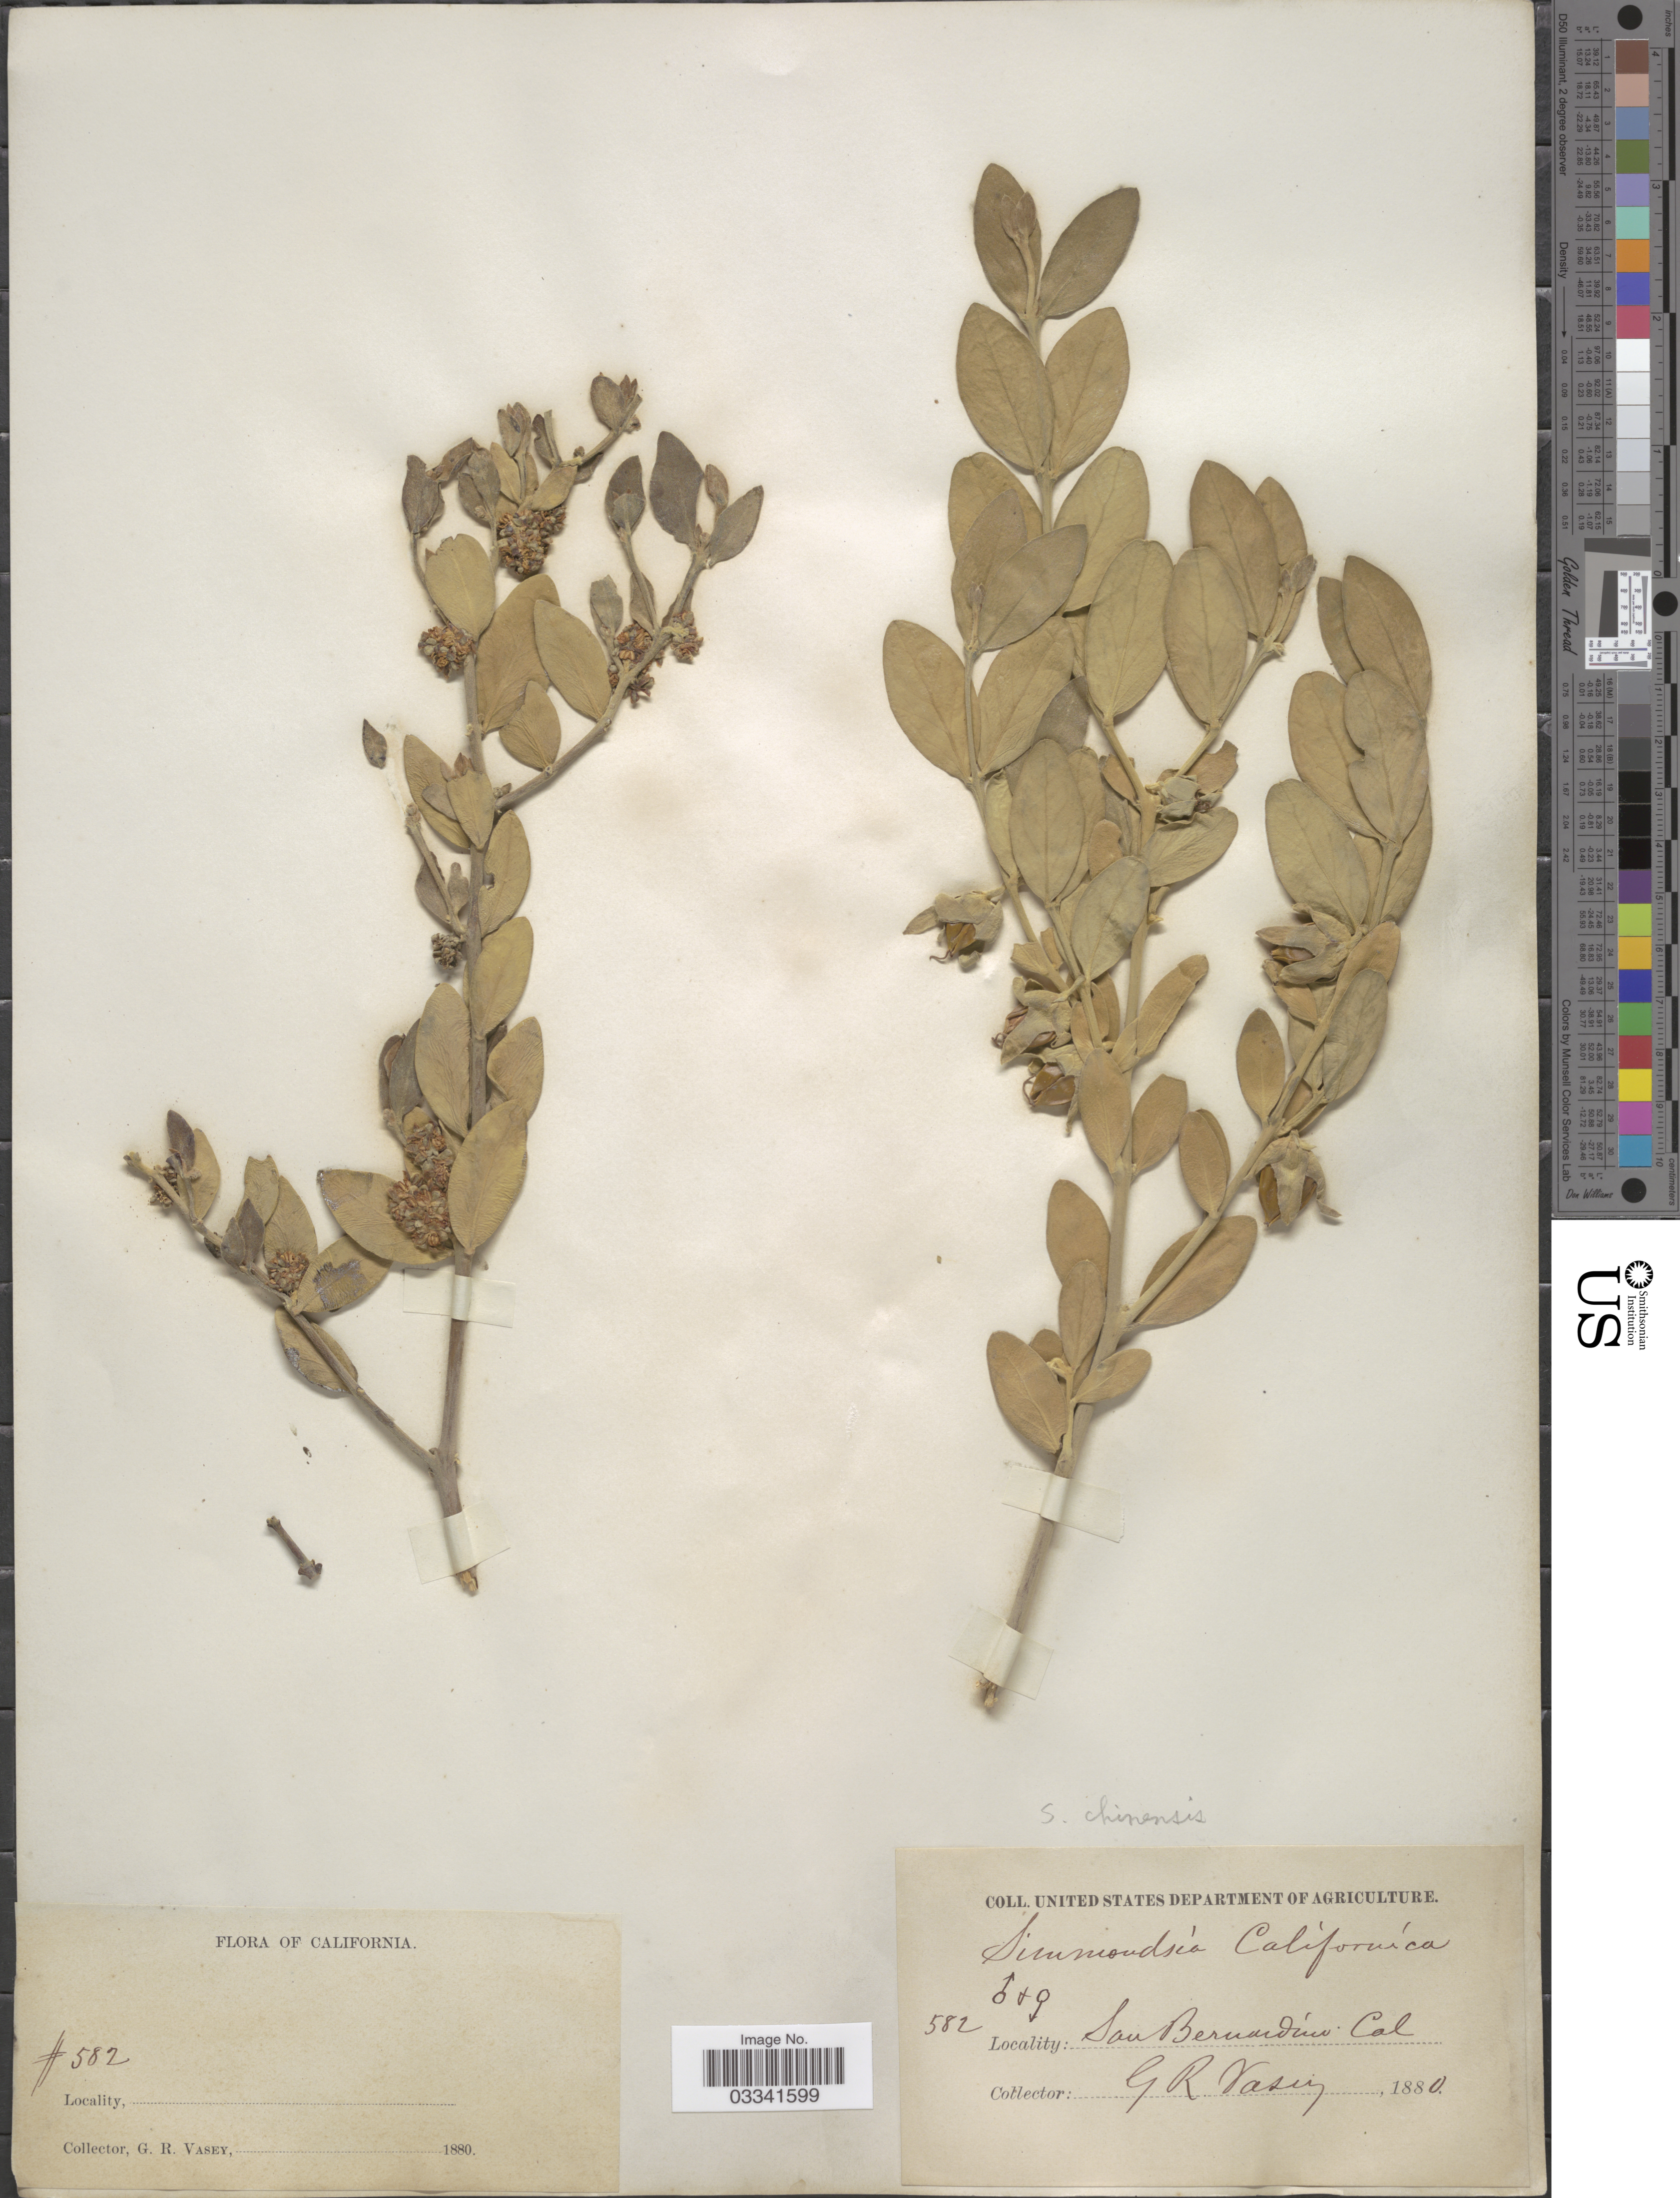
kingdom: Plantae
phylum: Tracheophyta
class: Magnoliopsida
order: Caryophyllales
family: Simmondsiaceae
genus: Simmondsia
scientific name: Simmondsia chinensis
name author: (Link) C.K. Schneid.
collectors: G. R. Vasey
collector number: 582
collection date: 1880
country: United States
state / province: California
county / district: San Bernardino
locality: San Bernardino.